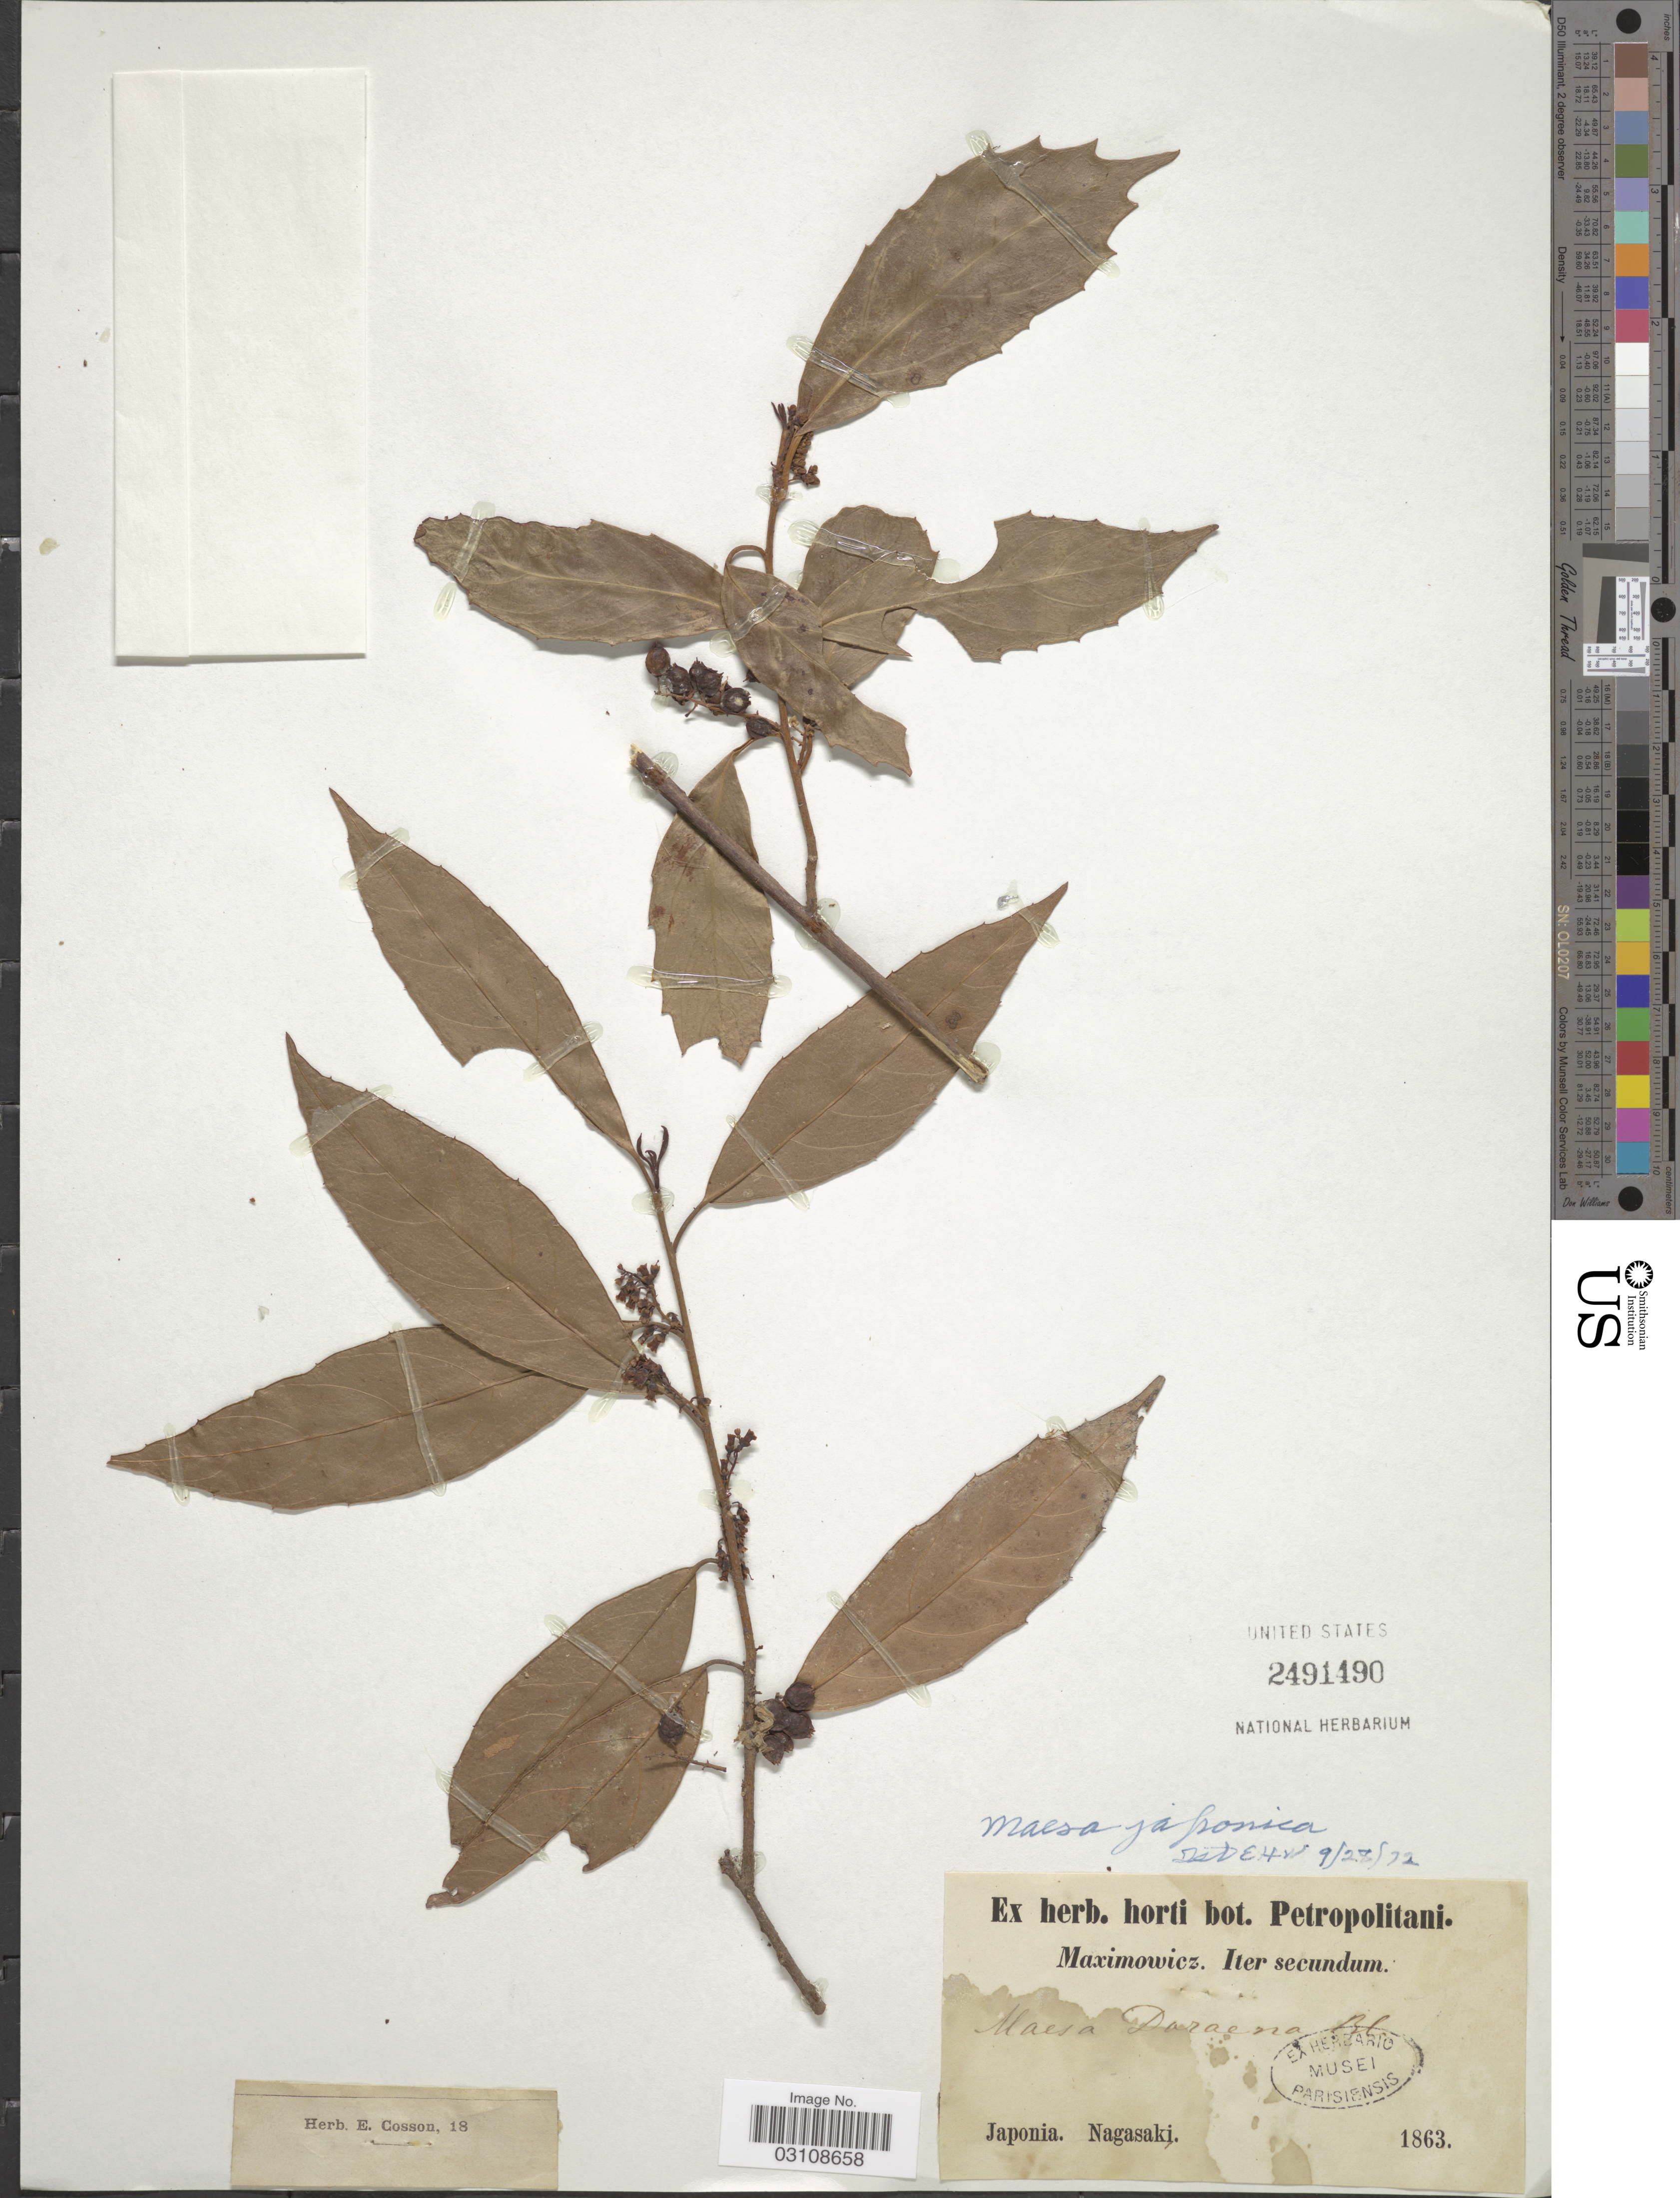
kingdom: Plantae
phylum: Tracheophyta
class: Magnoliopsida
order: Ericales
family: Primulaceae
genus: Maesa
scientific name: Maesa japonica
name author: Merr.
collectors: Maximowicz, --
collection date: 1863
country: Japan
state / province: Nagasaki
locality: Japonia.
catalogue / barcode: US 2491490